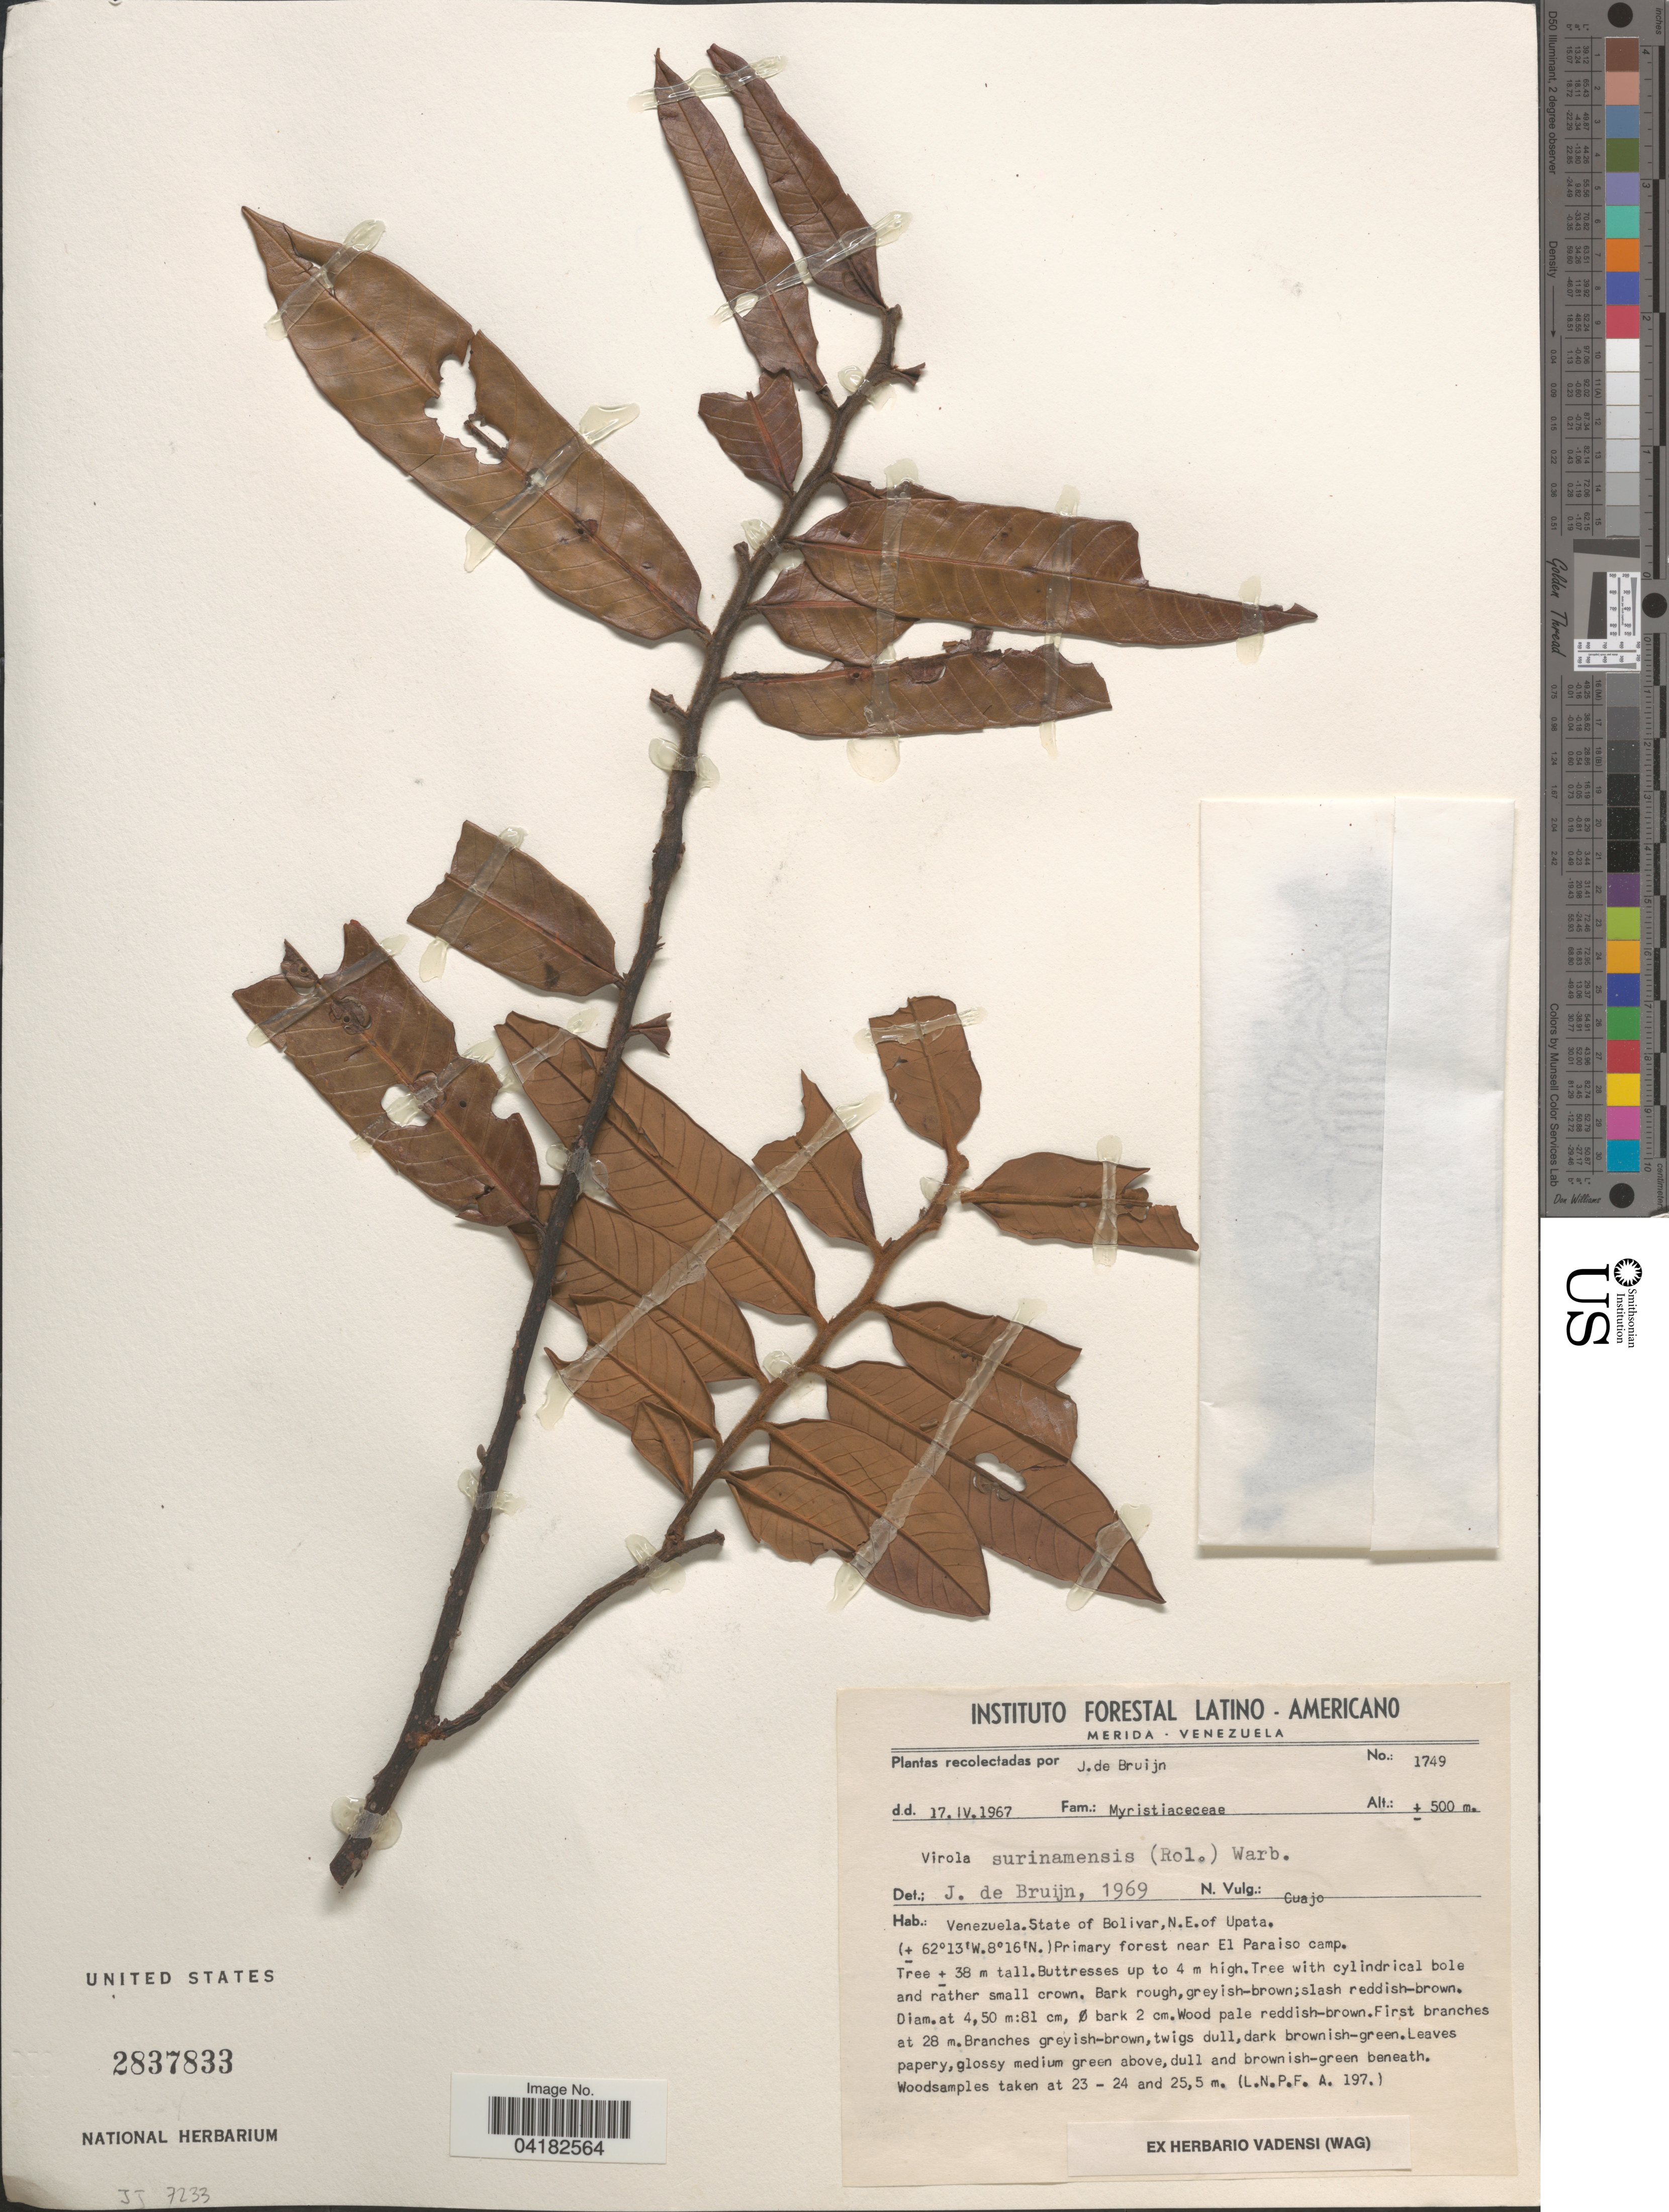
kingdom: Plantae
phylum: Tracheophyta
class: Magnoliopsida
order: Magnoliales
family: Myristicaceae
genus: Virola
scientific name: Virola surinamensis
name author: (Rol.) Warb.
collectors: J. Bruijn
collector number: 1749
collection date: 1967-04-17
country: Venezuela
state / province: Bolivar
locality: N.E. of Upata. Primary forest near El Paraiso camp.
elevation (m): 500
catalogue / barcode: US 2837833